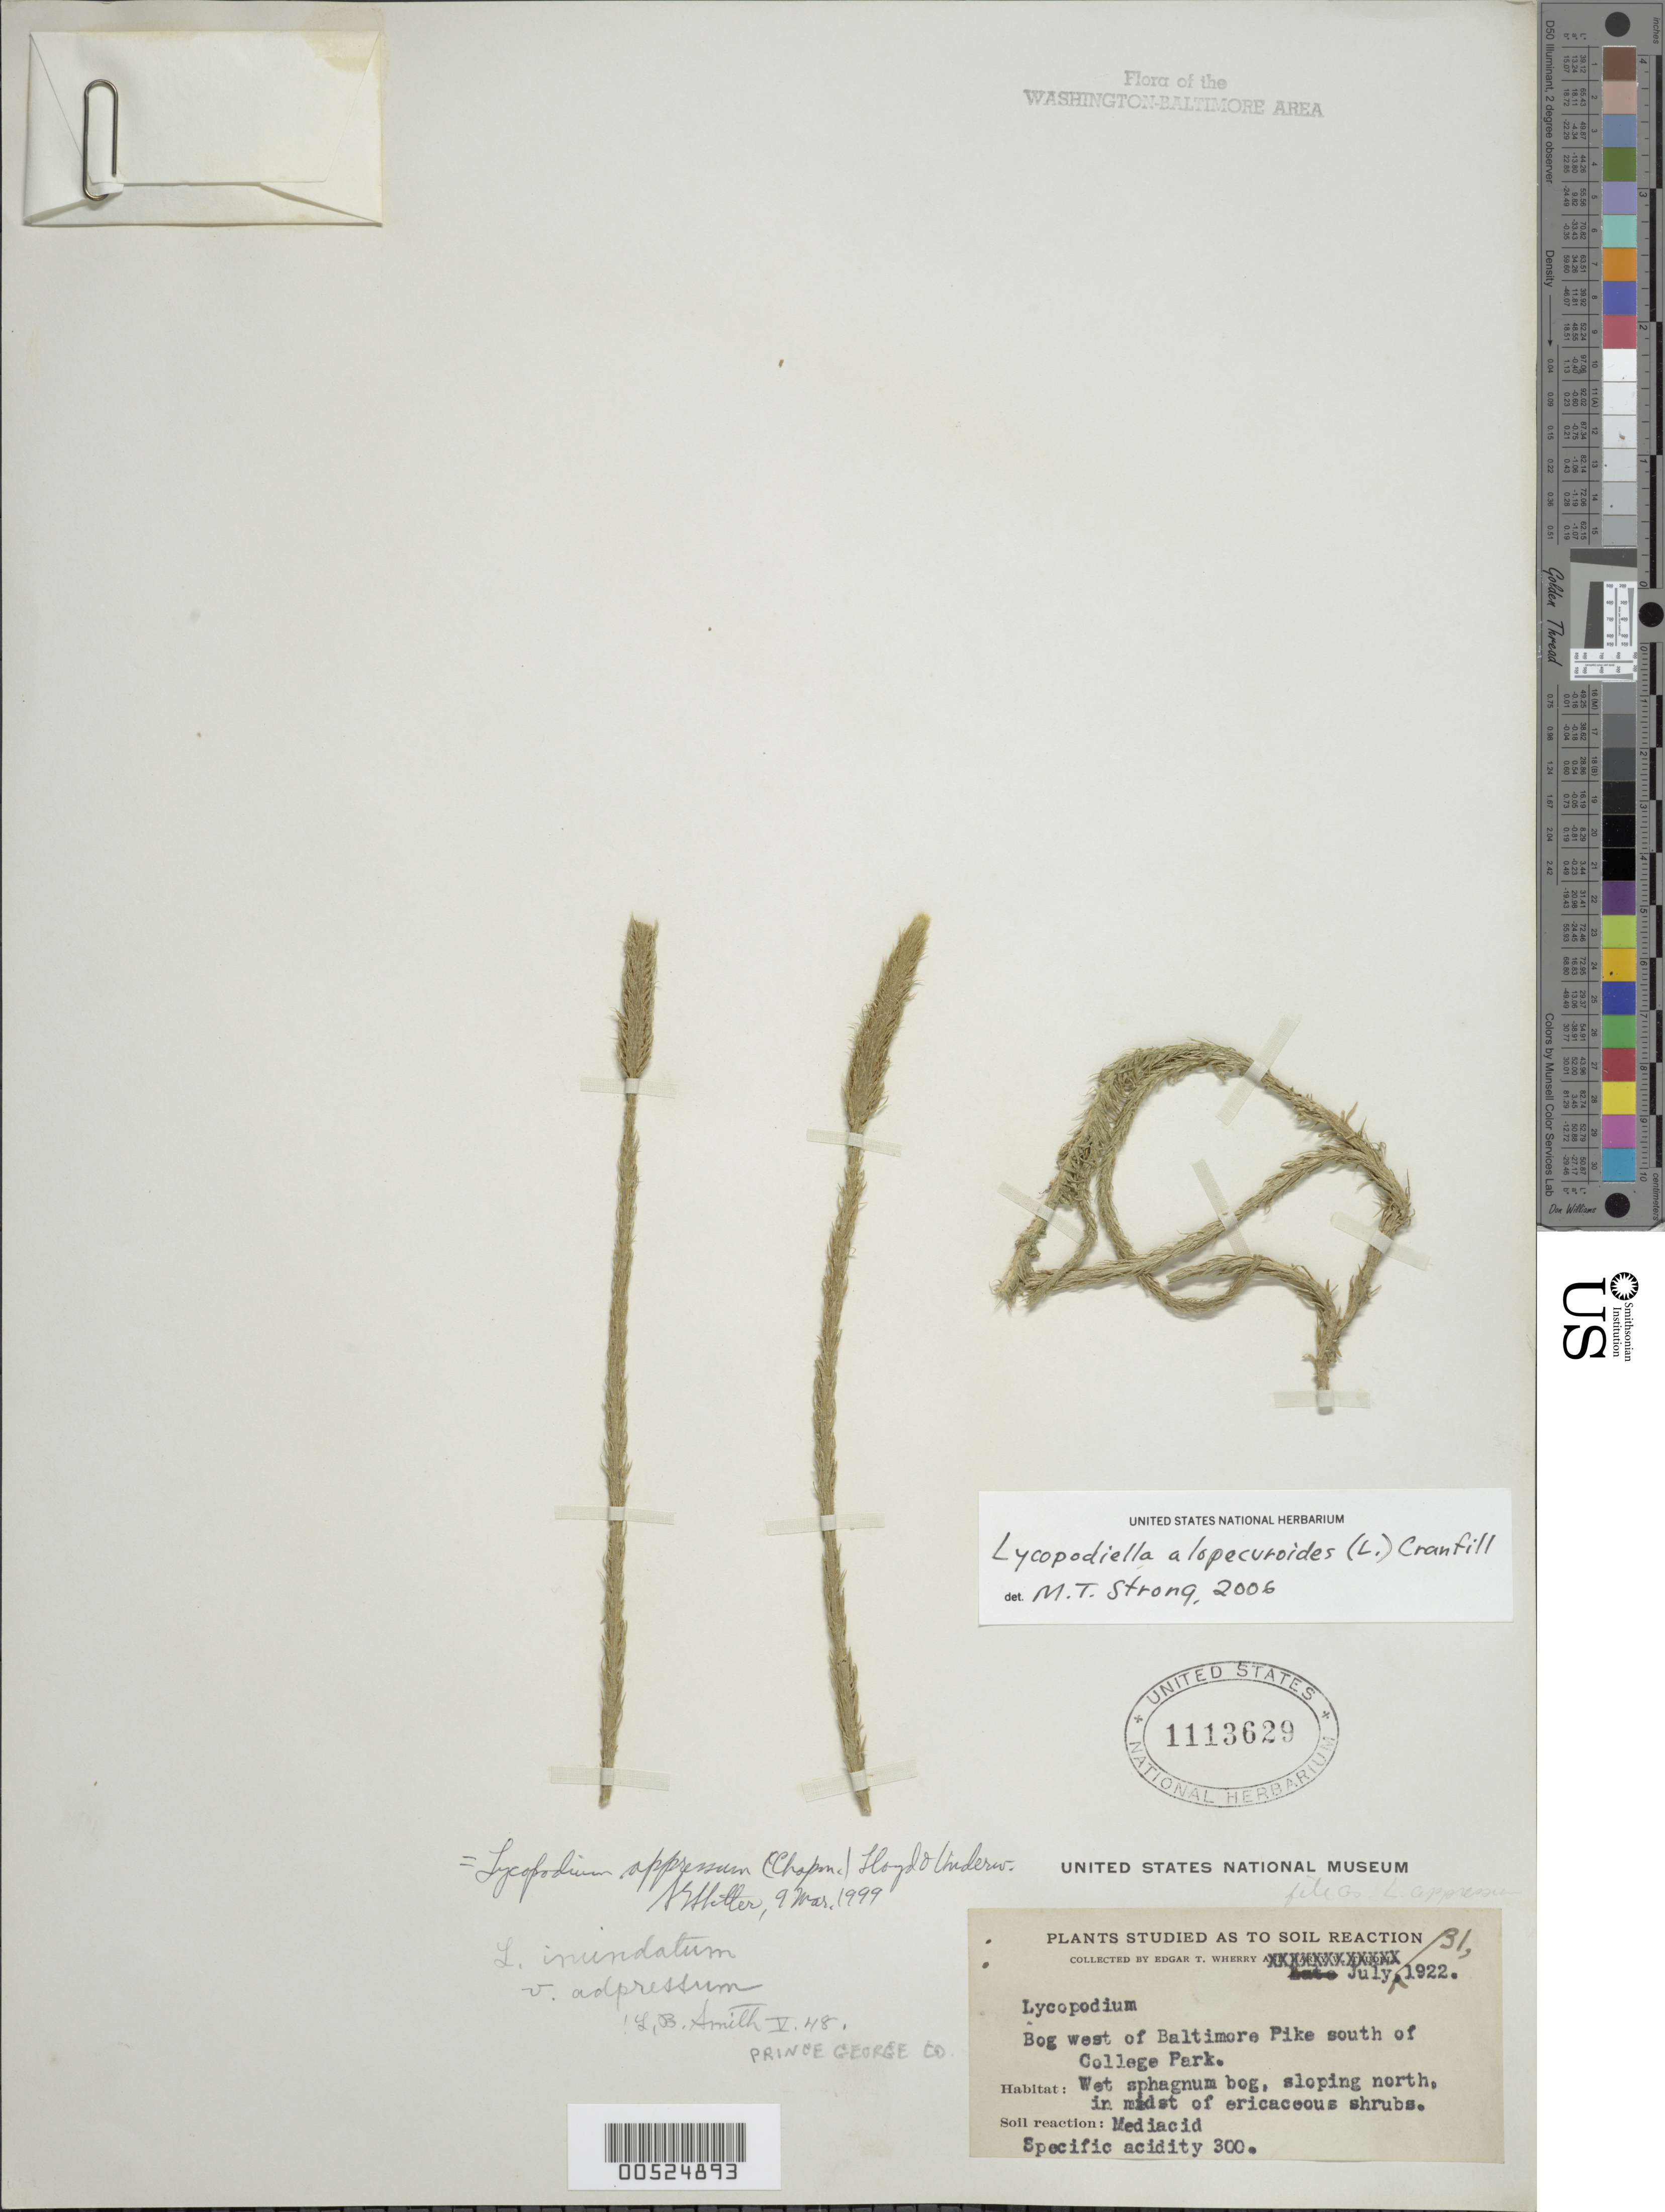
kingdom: Plantae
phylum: Tracheophyta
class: Lycopodiopsida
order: Lycopodiales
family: Lycopodiaceae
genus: Lycopodiella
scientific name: Lycopodiella alopecuroides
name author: (L.) Cranfill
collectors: E. T. Wherry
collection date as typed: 31 Jul 1922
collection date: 1922-07-31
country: United States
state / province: Maryland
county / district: Prince George's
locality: Baltimore Pike, S of College Park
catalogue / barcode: US 1113629